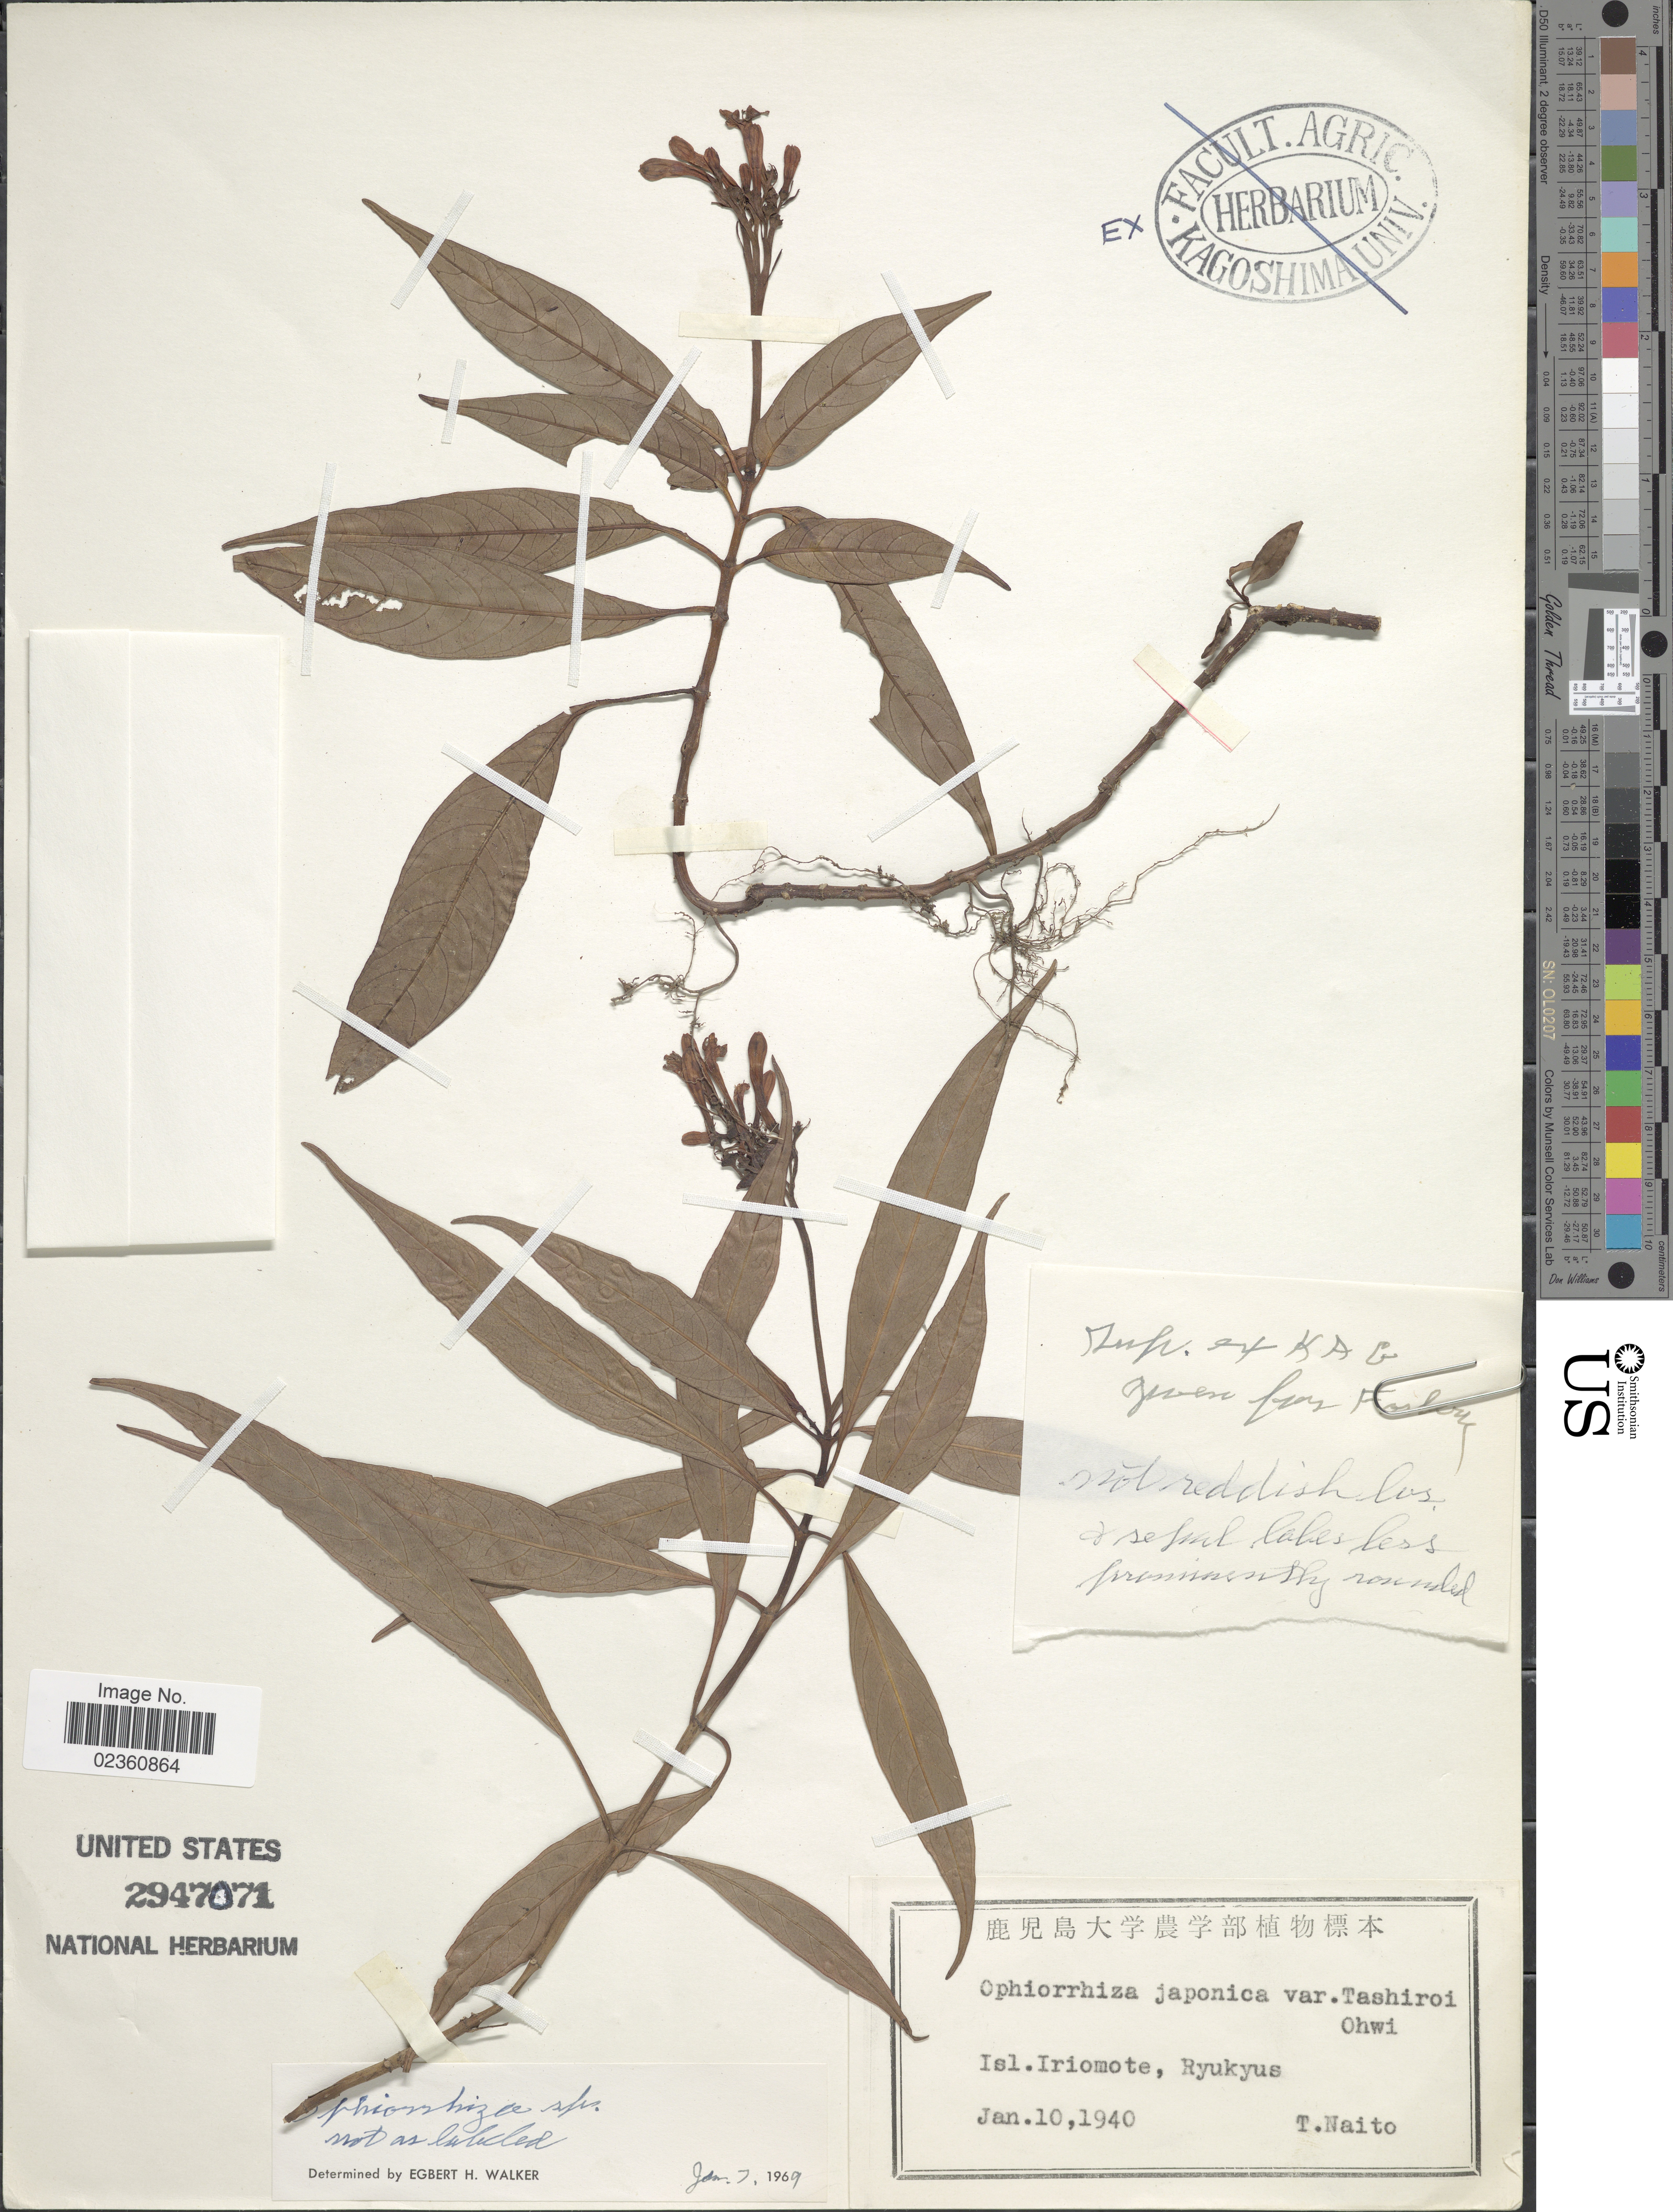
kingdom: Plantae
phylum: Tracheophyta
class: Magnoliopsida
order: Gentianales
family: Rubiaceae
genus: Ophiorrhiza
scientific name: Ophiorrhiza japonica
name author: Blume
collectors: T. Naito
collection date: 1940-01-10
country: Japan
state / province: Okinawa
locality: Isl. Iriomote, Ryukyus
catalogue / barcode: US 2947071